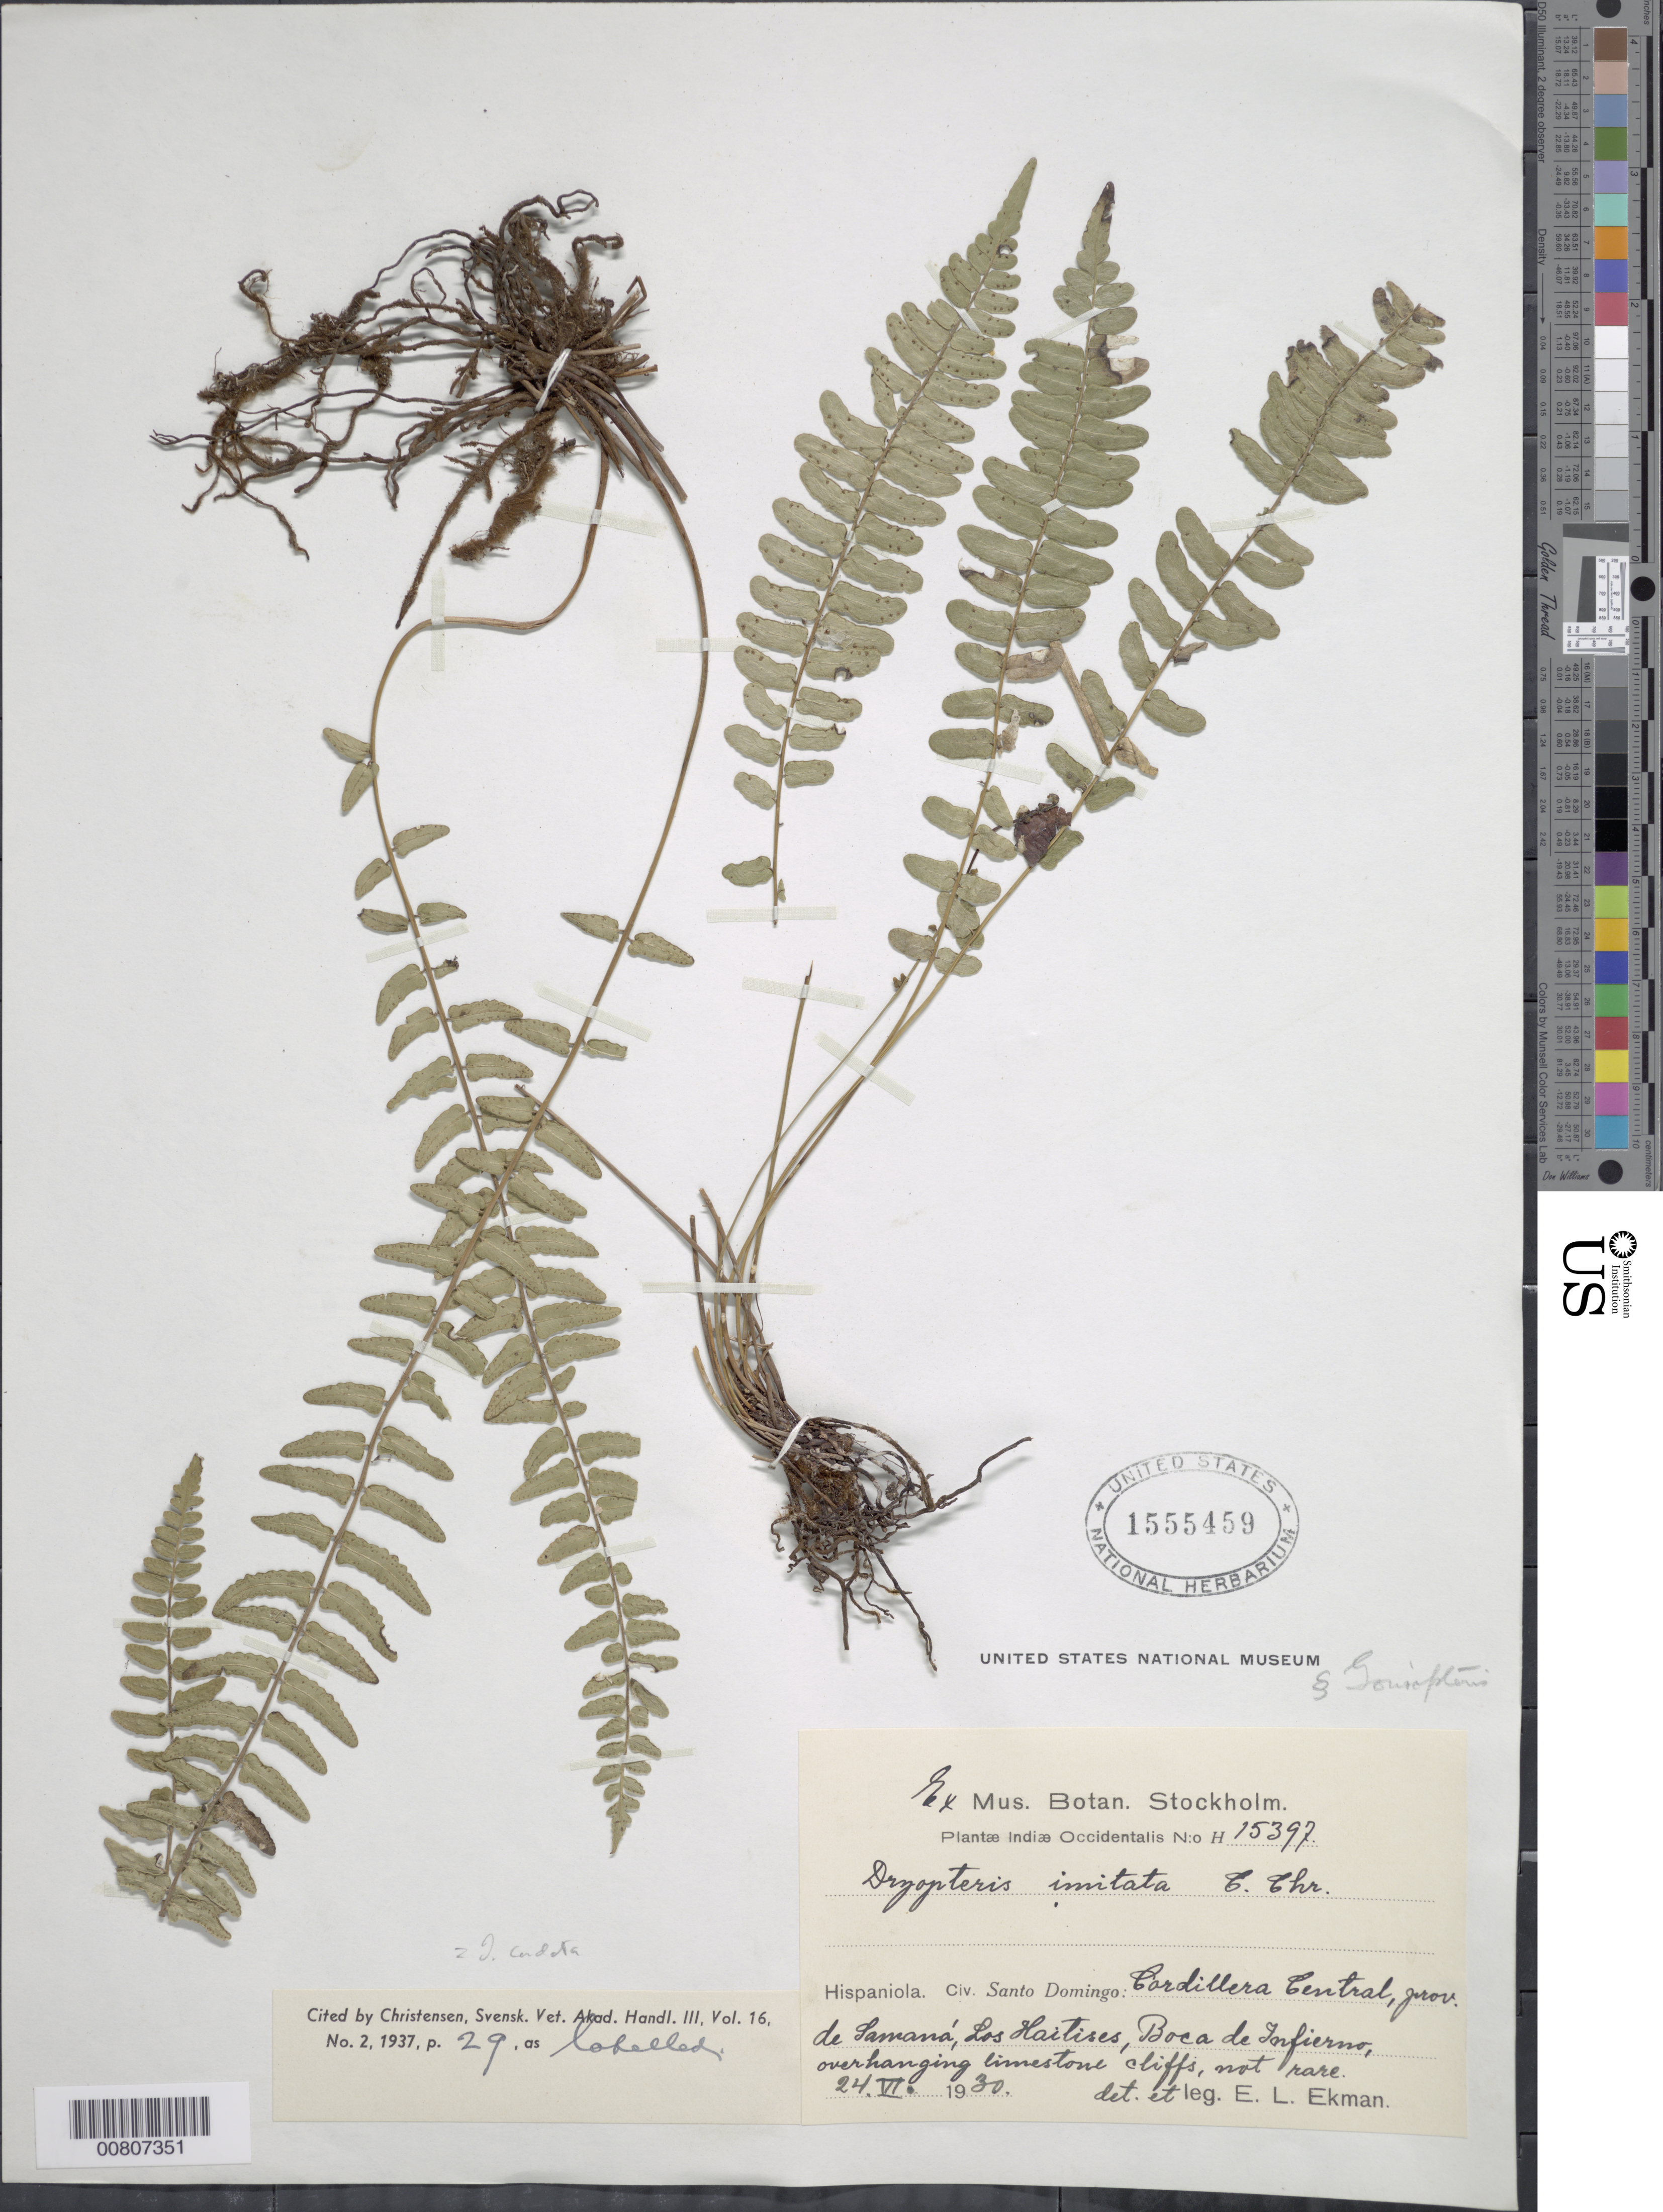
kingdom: Plantae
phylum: Tracheophyta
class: Polypodiopsida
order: Polypodiales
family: Thelypteridaceae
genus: Goniopteris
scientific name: Goniopteris cordata (Fée) comb. nov., ined 2015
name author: (Fée)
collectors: E. L. Ekman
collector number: H 15397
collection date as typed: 24 Jun 1930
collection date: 1930-06-24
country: Dominican Republic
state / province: Samana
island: Hispaniola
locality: Cordillera Central, Los Haitises, Boca de Infierno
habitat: Overhanging limestone cliffs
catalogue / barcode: US 1555459